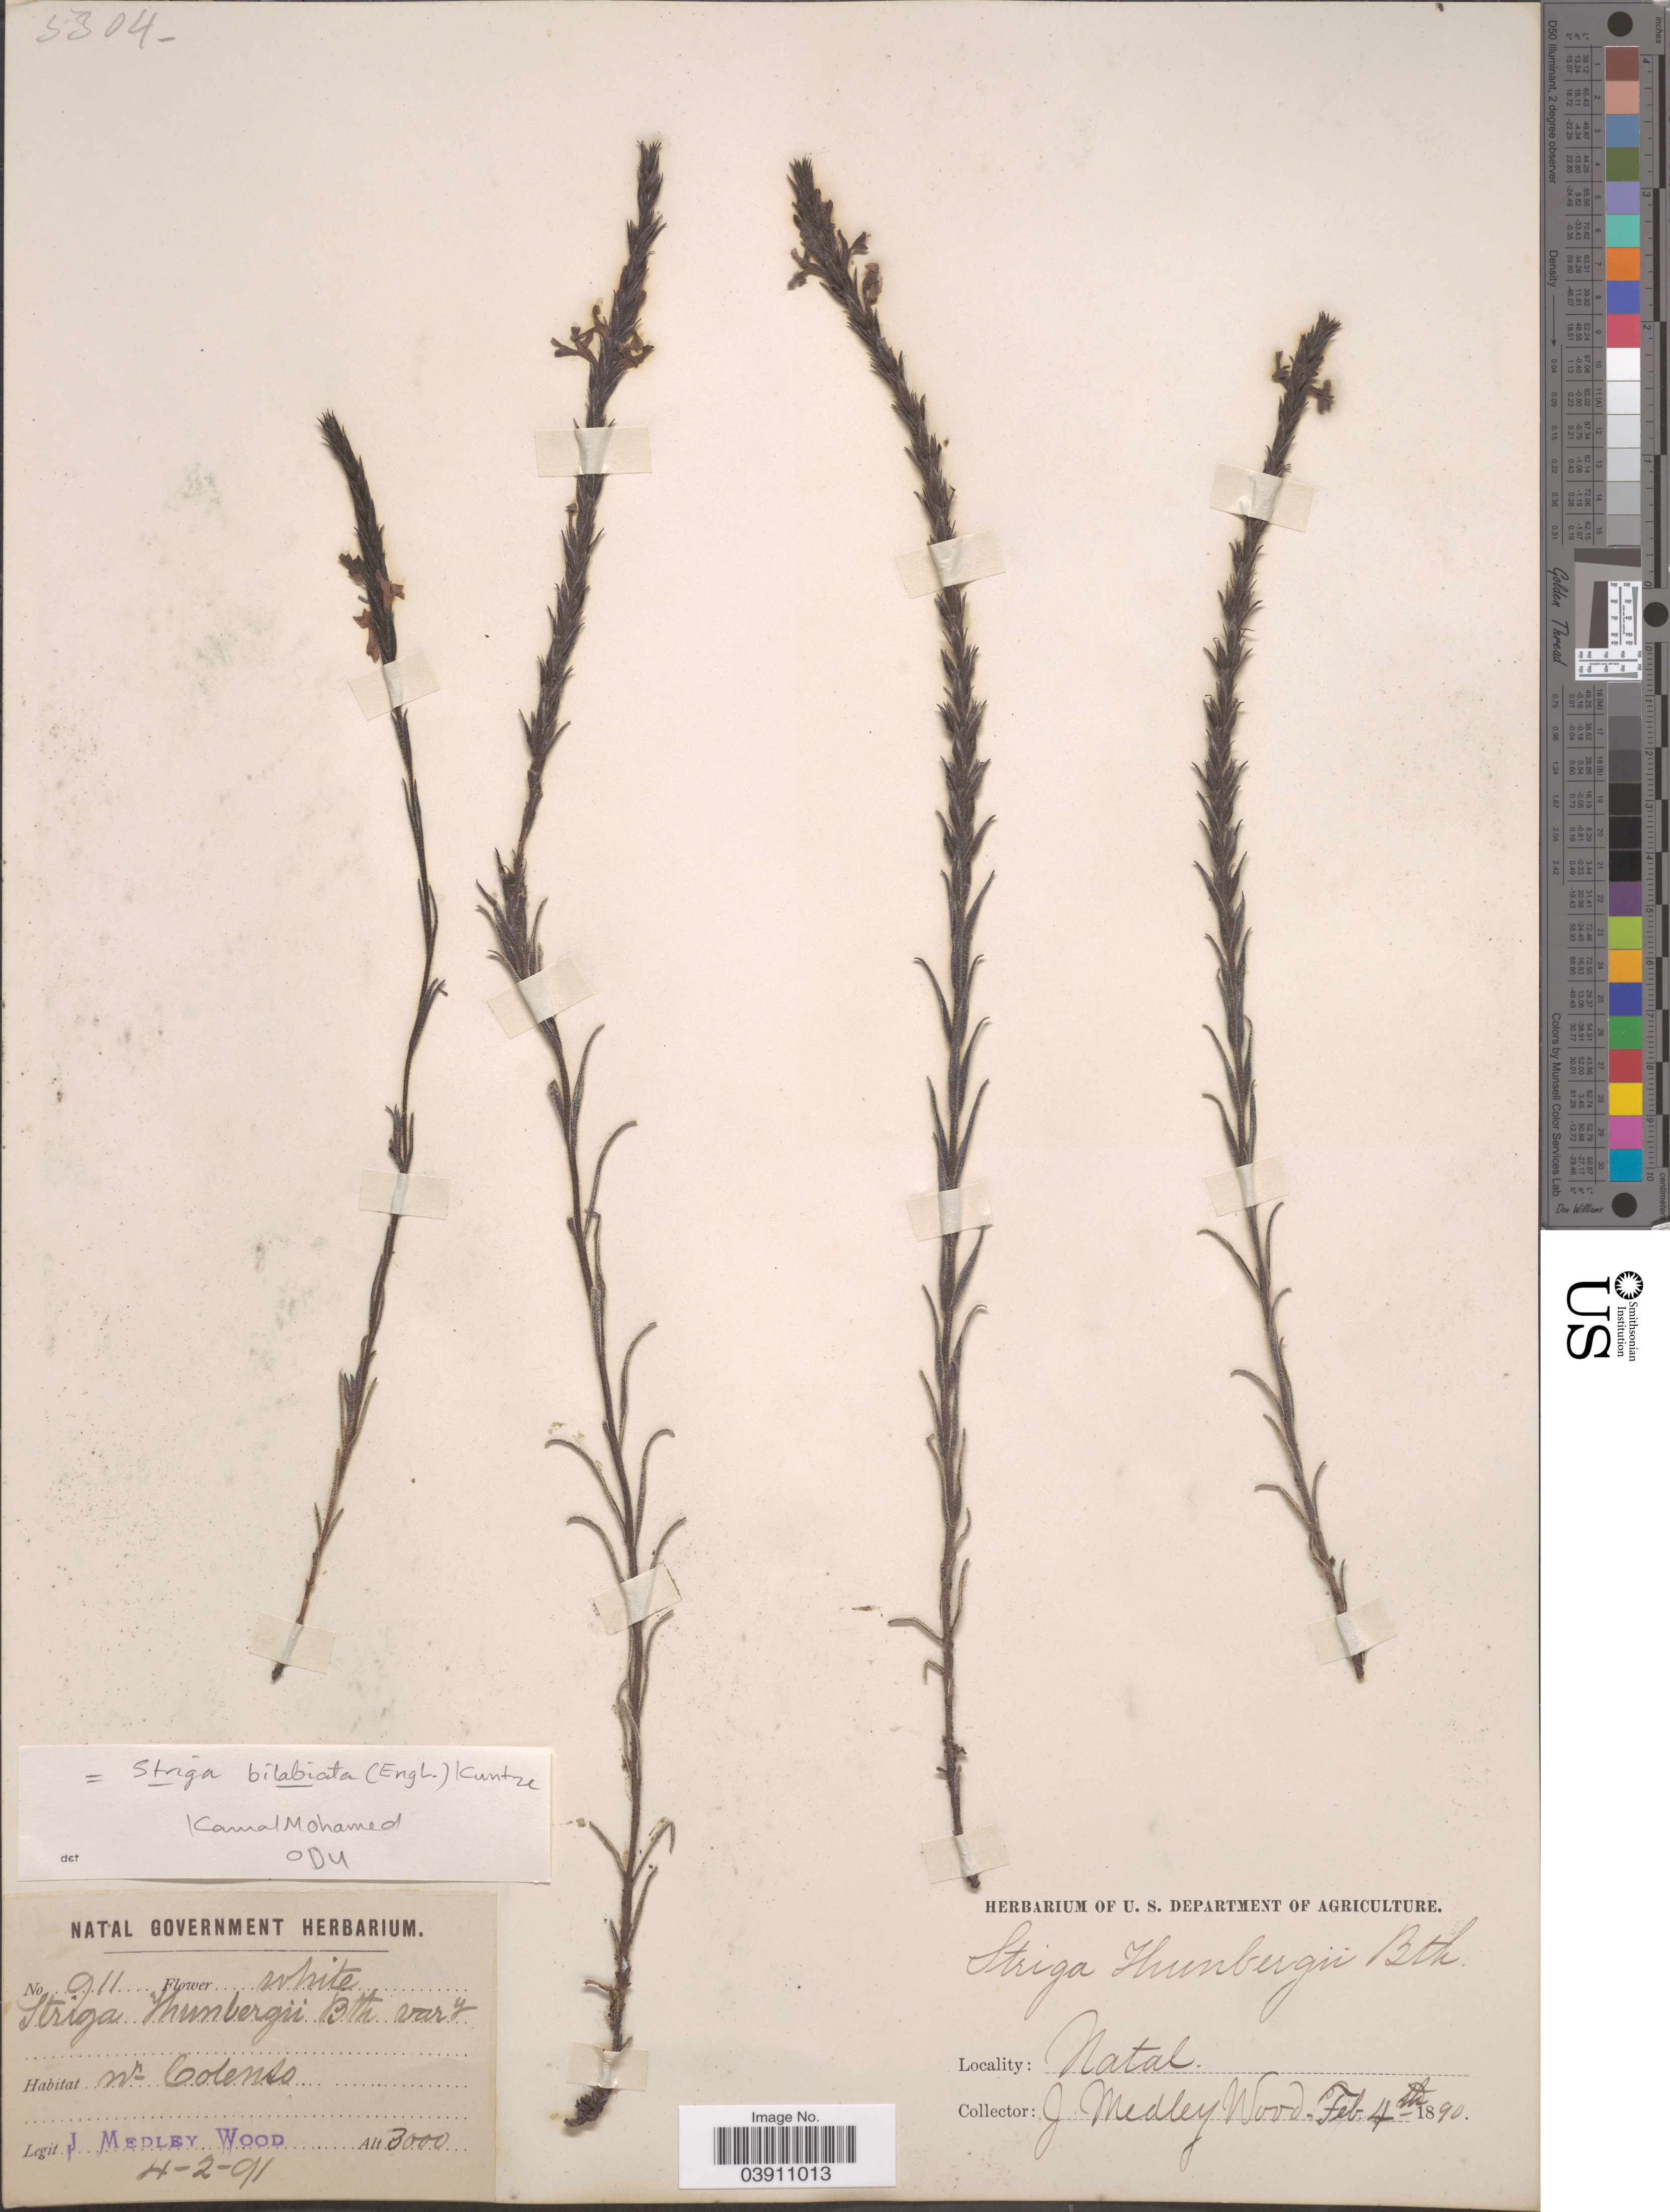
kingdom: Plantae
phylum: Tracheophyta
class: Magnoliopsida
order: Lamiales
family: Orobanchaceae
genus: Striga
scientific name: Striga thunbergii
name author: Benth.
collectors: J. Medley Wood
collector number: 911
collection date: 1890-02-04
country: South Africa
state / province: KwaZulu-Natal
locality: Nr Codenso. Natal.